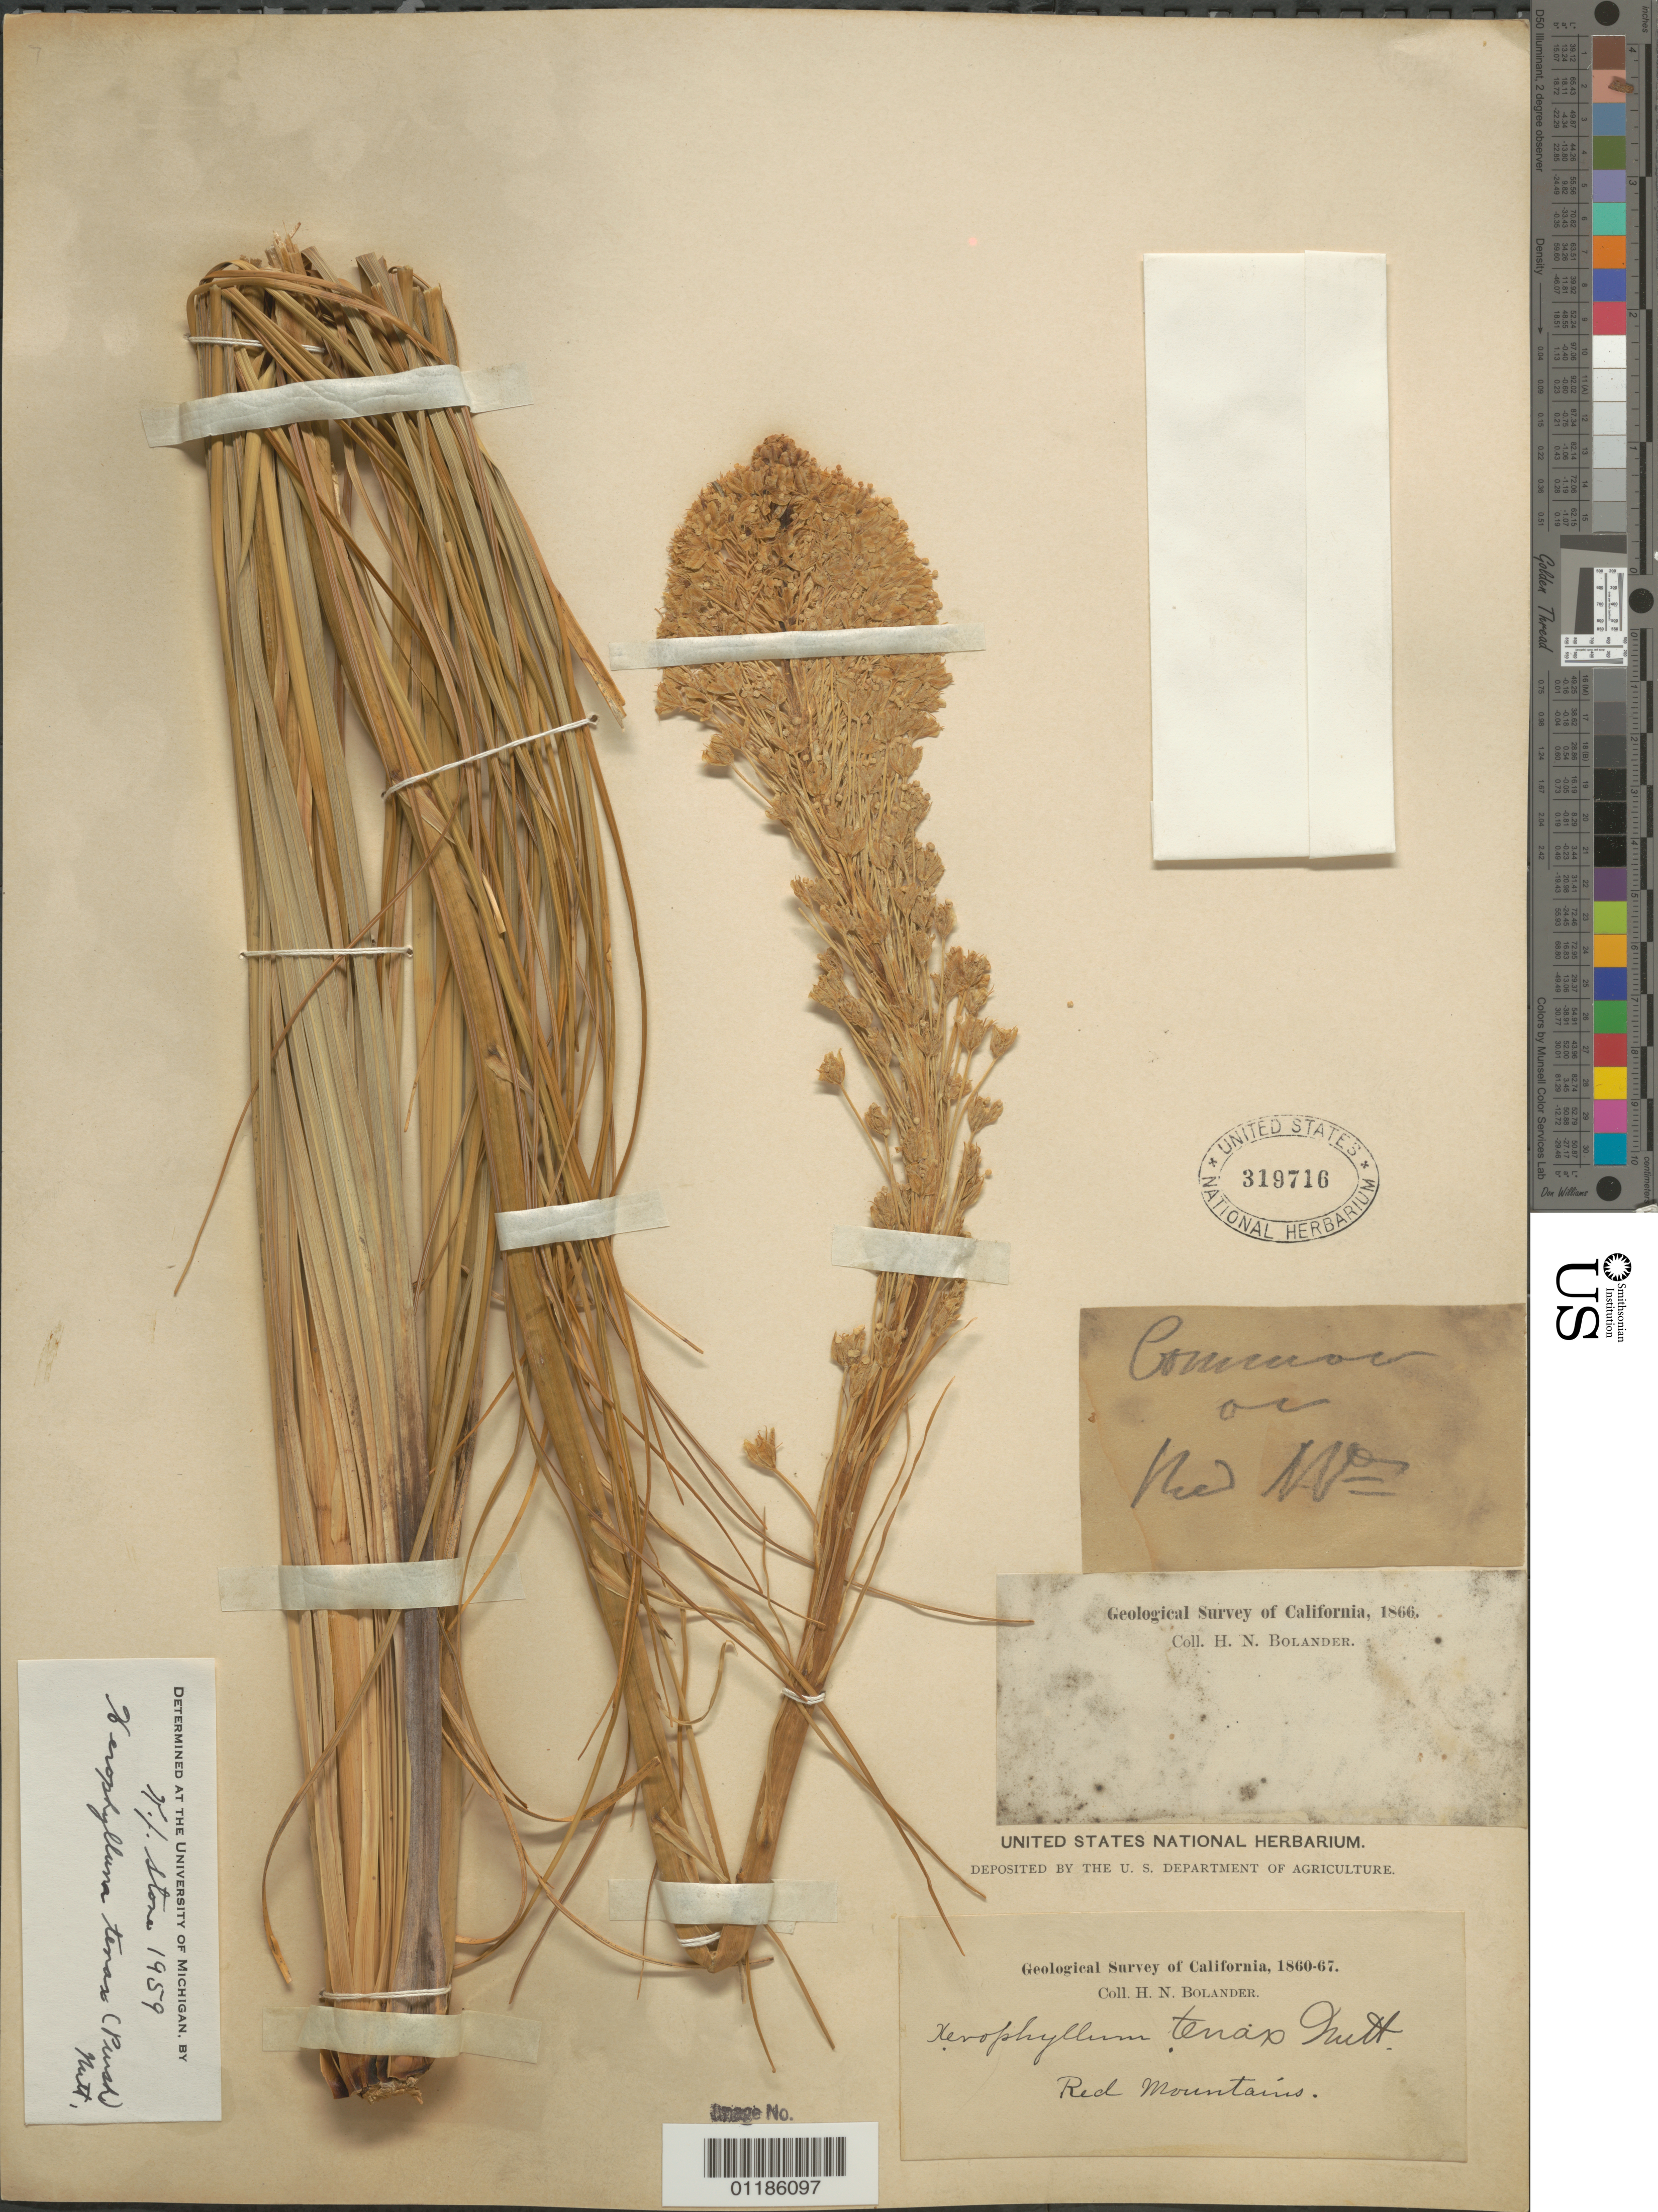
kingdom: Plantae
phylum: Tracheophyta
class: Liliopsida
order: Liliales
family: Melanthiaceae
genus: Xerophyllum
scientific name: Xerophyllum tenax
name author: (Pursh) Nutt.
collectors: H. Bolander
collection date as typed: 1860 to -- --- 1867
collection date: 1860/1867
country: United States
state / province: California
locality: Red Mountains.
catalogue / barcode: US 319716